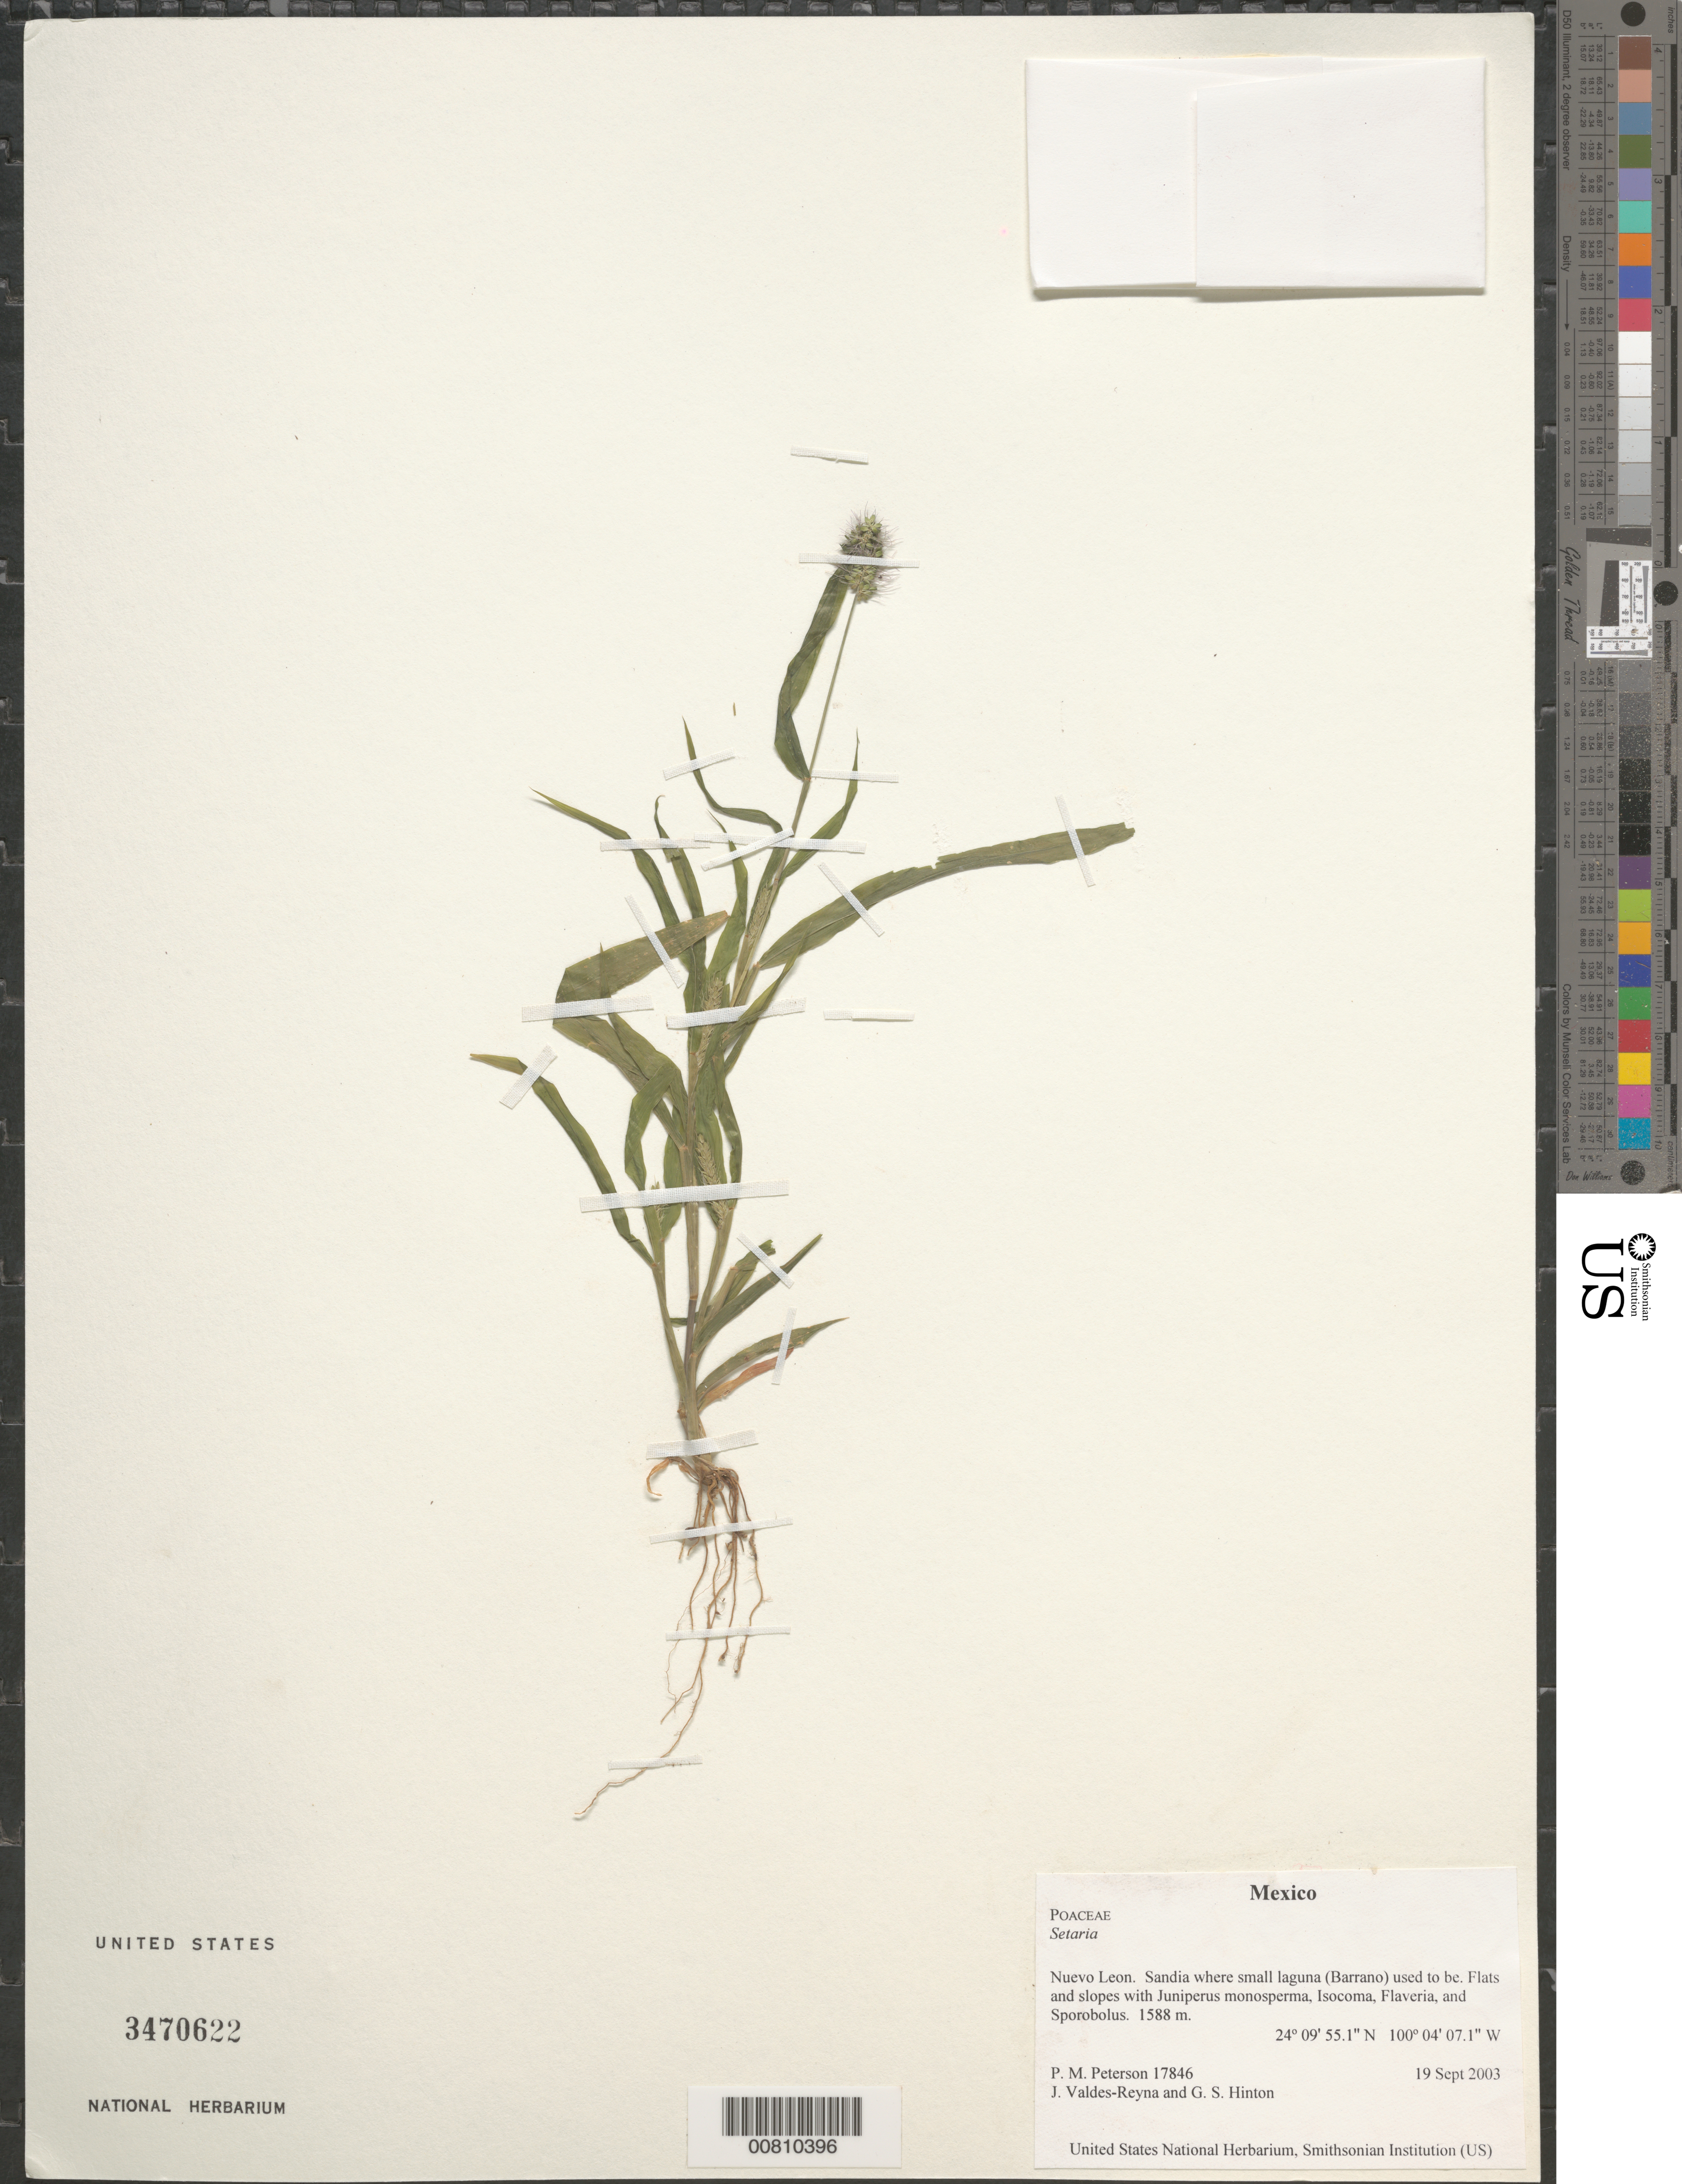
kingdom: Plantae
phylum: Tracheophyta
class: Liliopsida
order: Poales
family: Poaceae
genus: Setaria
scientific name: Setaria sp.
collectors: P. M. Peterson, J. Valdés-Reyna & H. Hinton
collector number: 17846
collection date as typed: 19 Sep 2003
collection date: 2003-09-19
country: Mexico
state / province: Nuevo León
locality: Sandia where small laguna (Barrano) used to be. Flats and slopes with Juniperus monosperma, Isocoma, Flaveria, and Sporobolus.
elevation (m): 1588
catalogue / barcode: US 3470622